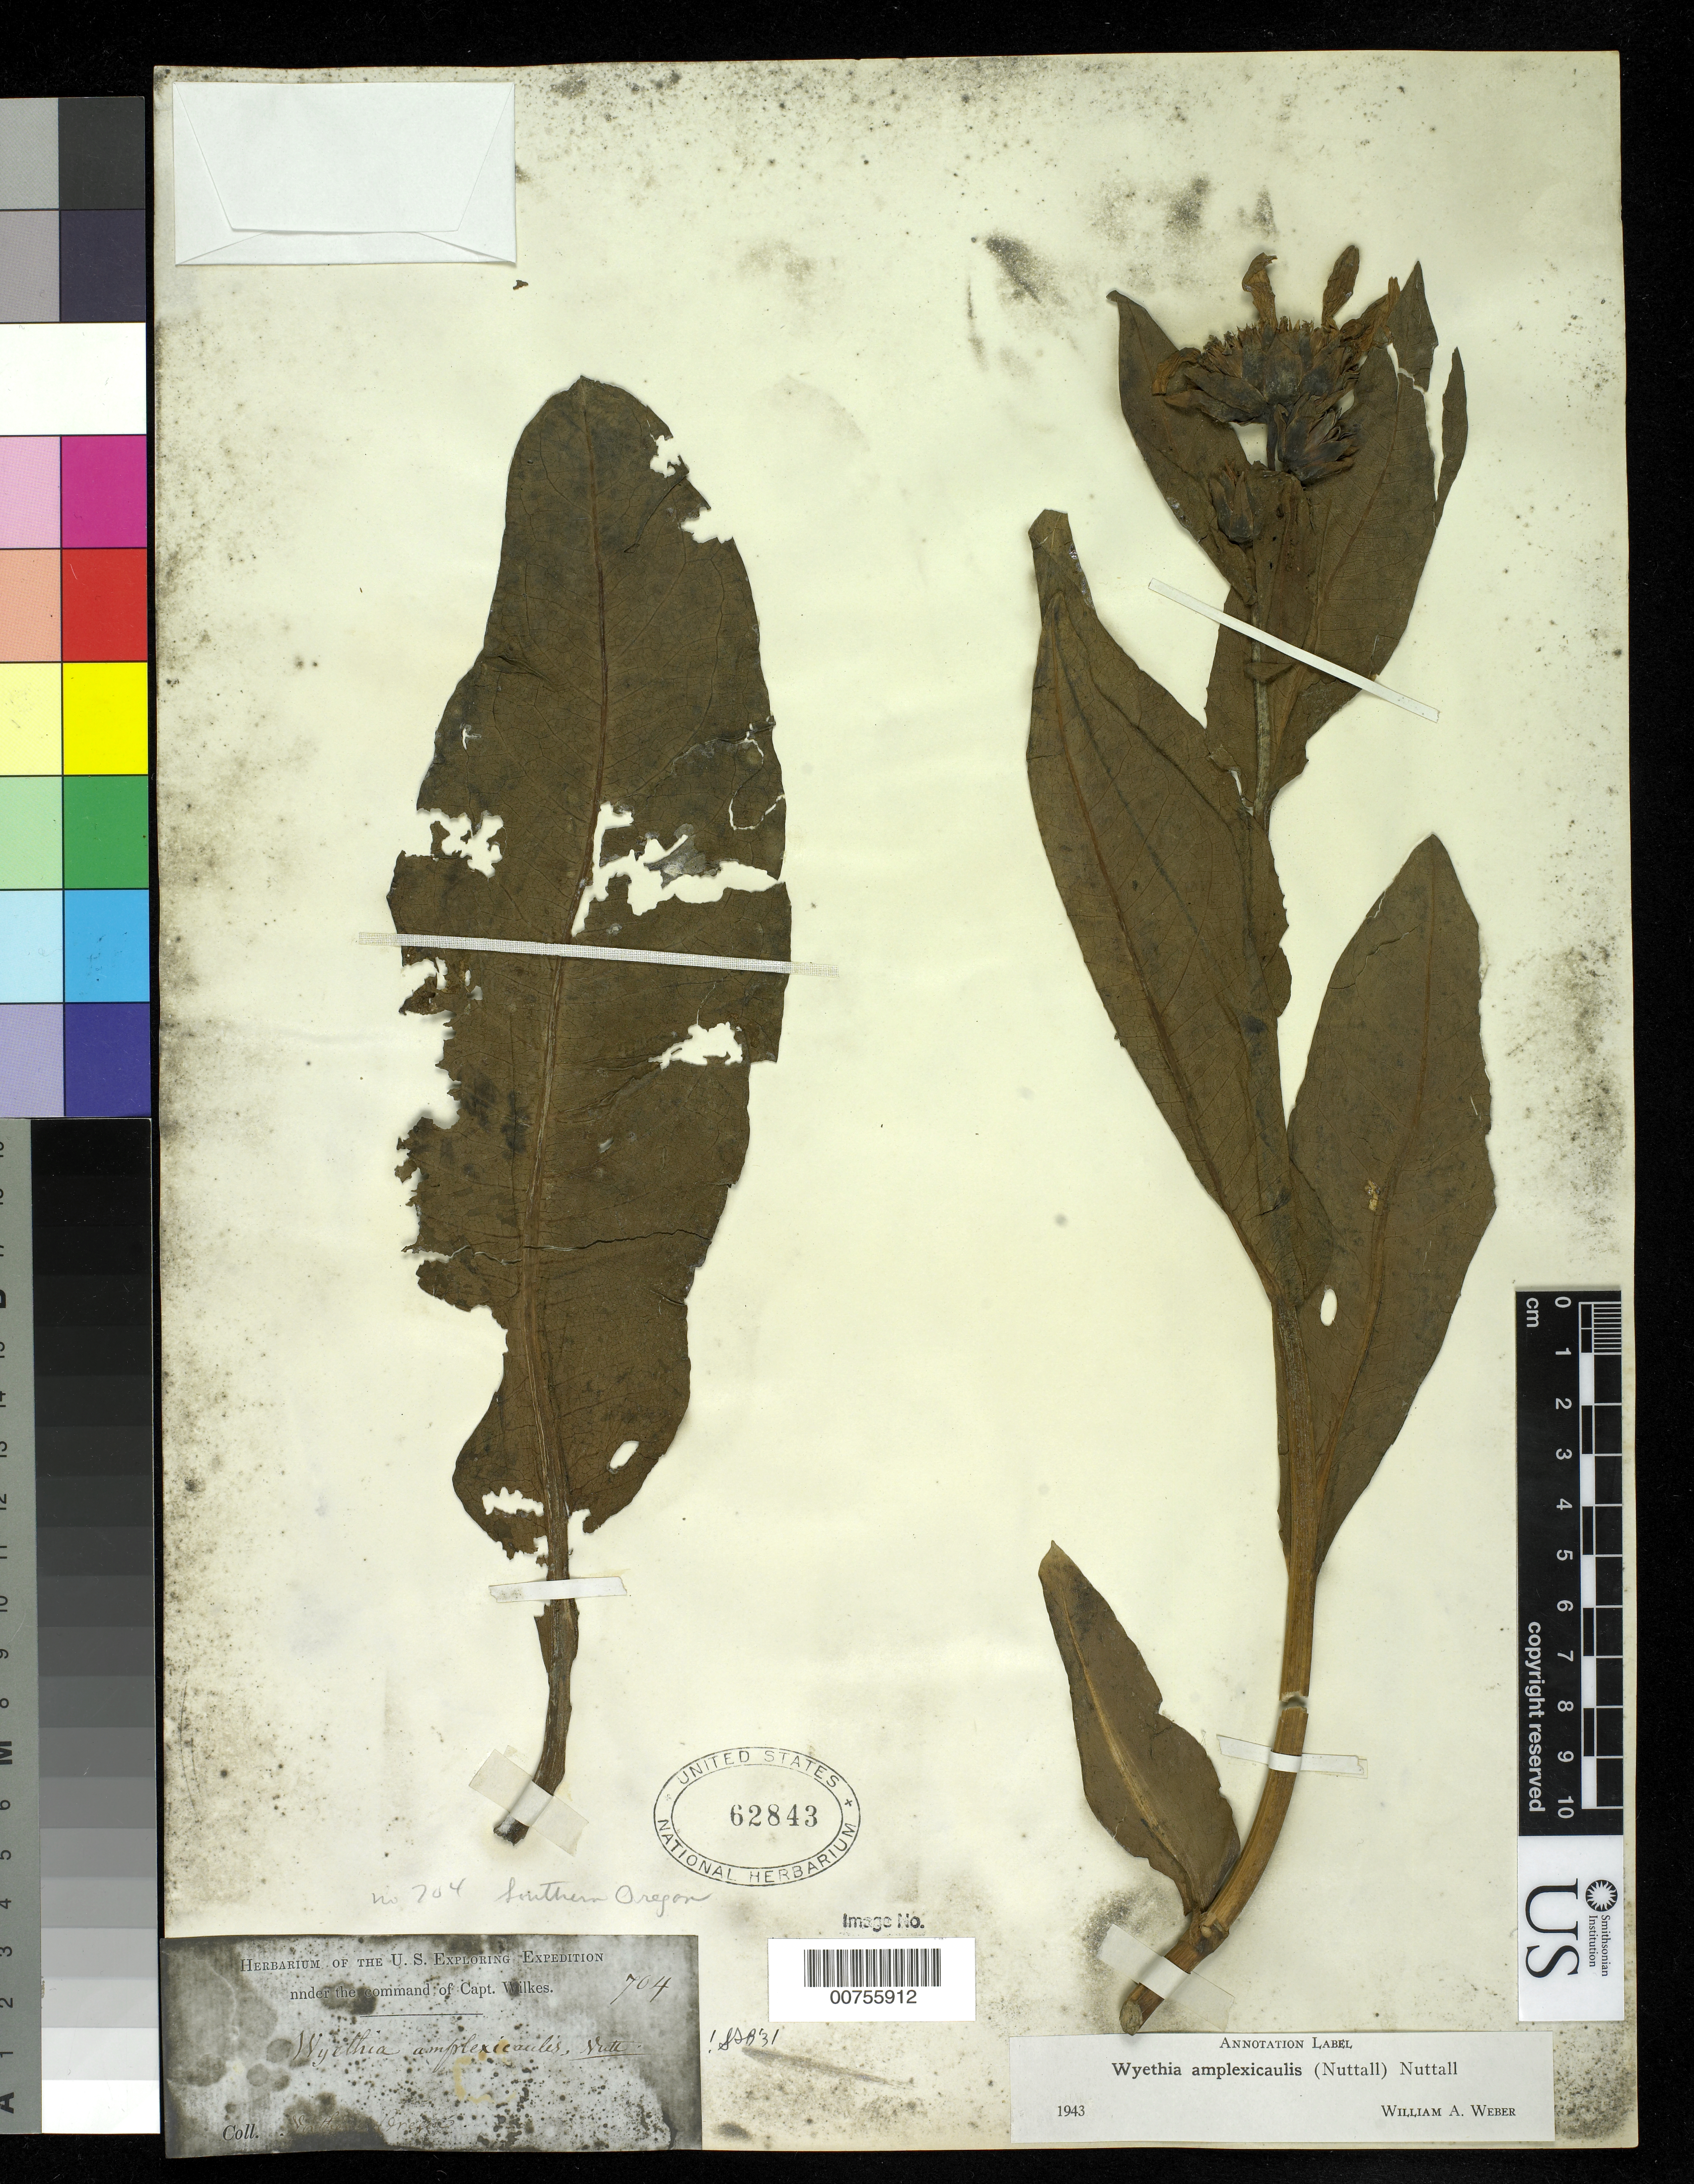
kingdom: Plantae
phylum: Tracheophyta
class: Magnoliopsida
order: Asterales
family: Asteraceae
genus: Wyethia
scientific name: Wyethia amplexicaulis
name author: Nutt.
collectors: Wilkes Explor. Exped.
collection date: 1838/1842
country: United States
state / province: Oregon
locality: Southern Oregon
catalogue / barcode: US 62843